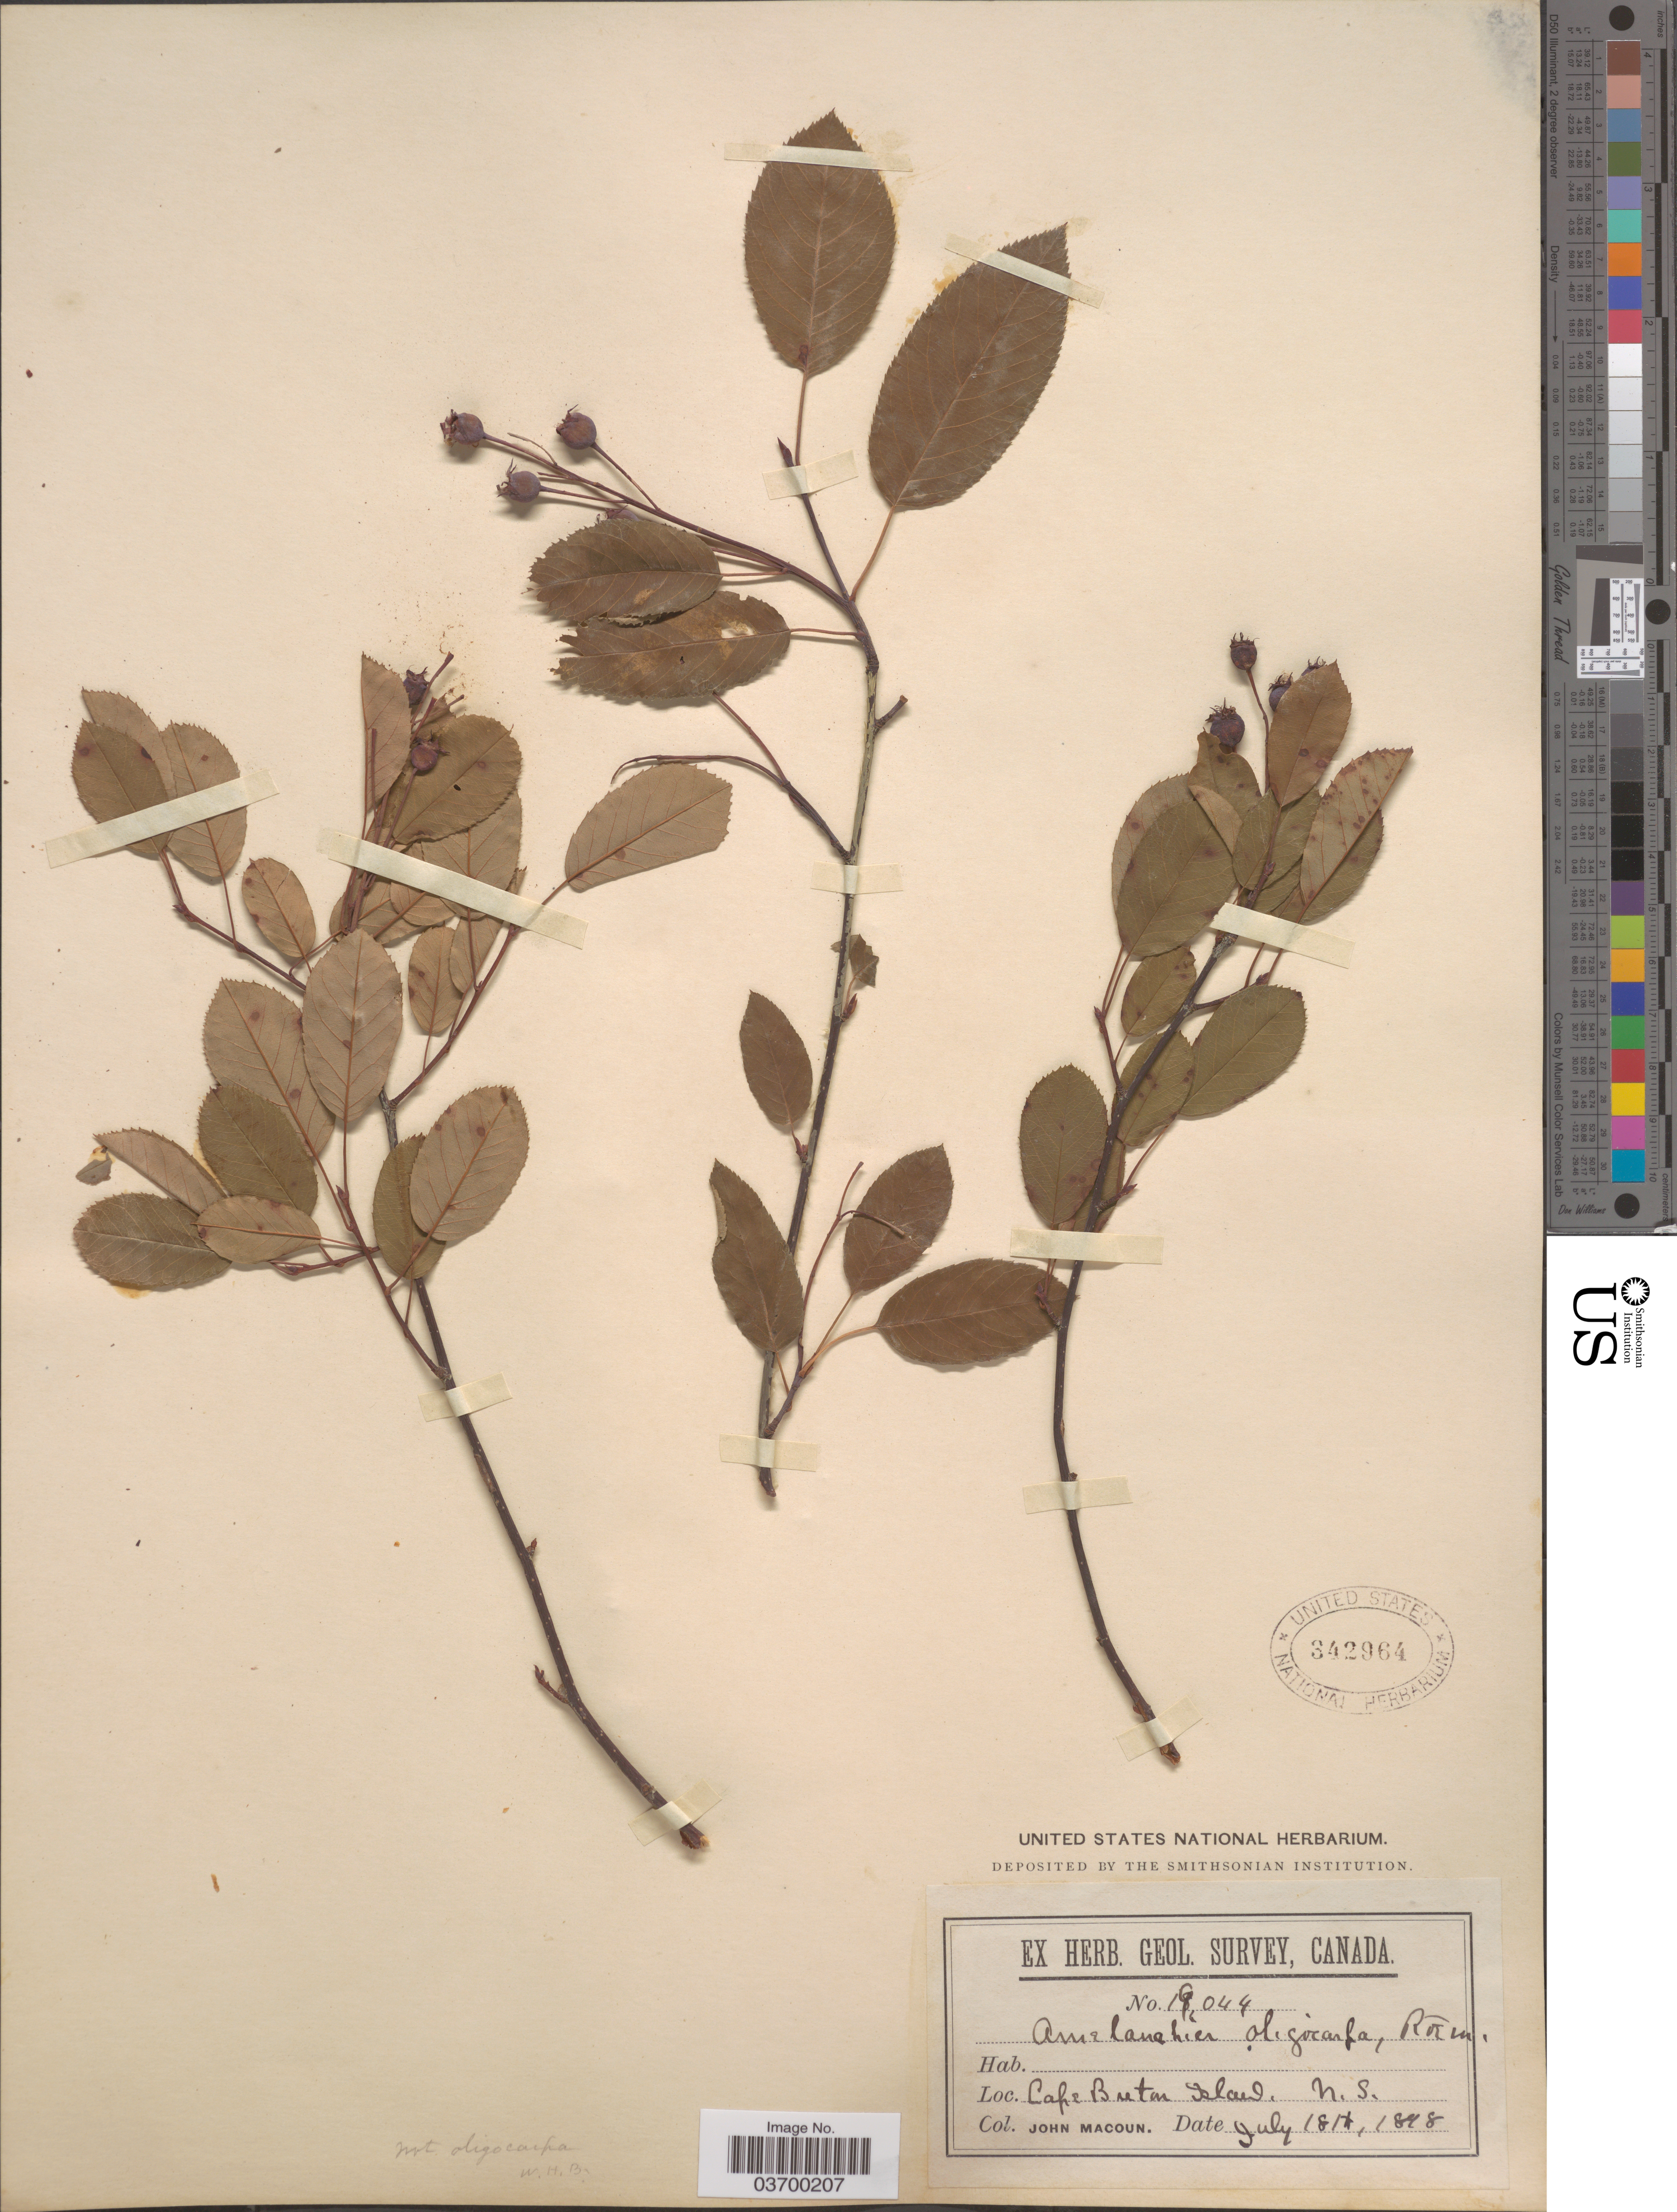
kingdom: Plantae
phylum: Tracheophyta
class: Magnoliopsida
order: Rosales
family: Rosaceae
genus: Amelanchier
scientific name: Amelanchier bartramiana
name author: (Tausch) M. Roem.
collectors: J. Macoun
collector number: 19044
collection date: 1898-07-18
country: Canada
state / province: Nova Scotia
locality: Cape Buton Island.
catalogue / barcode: US 342964